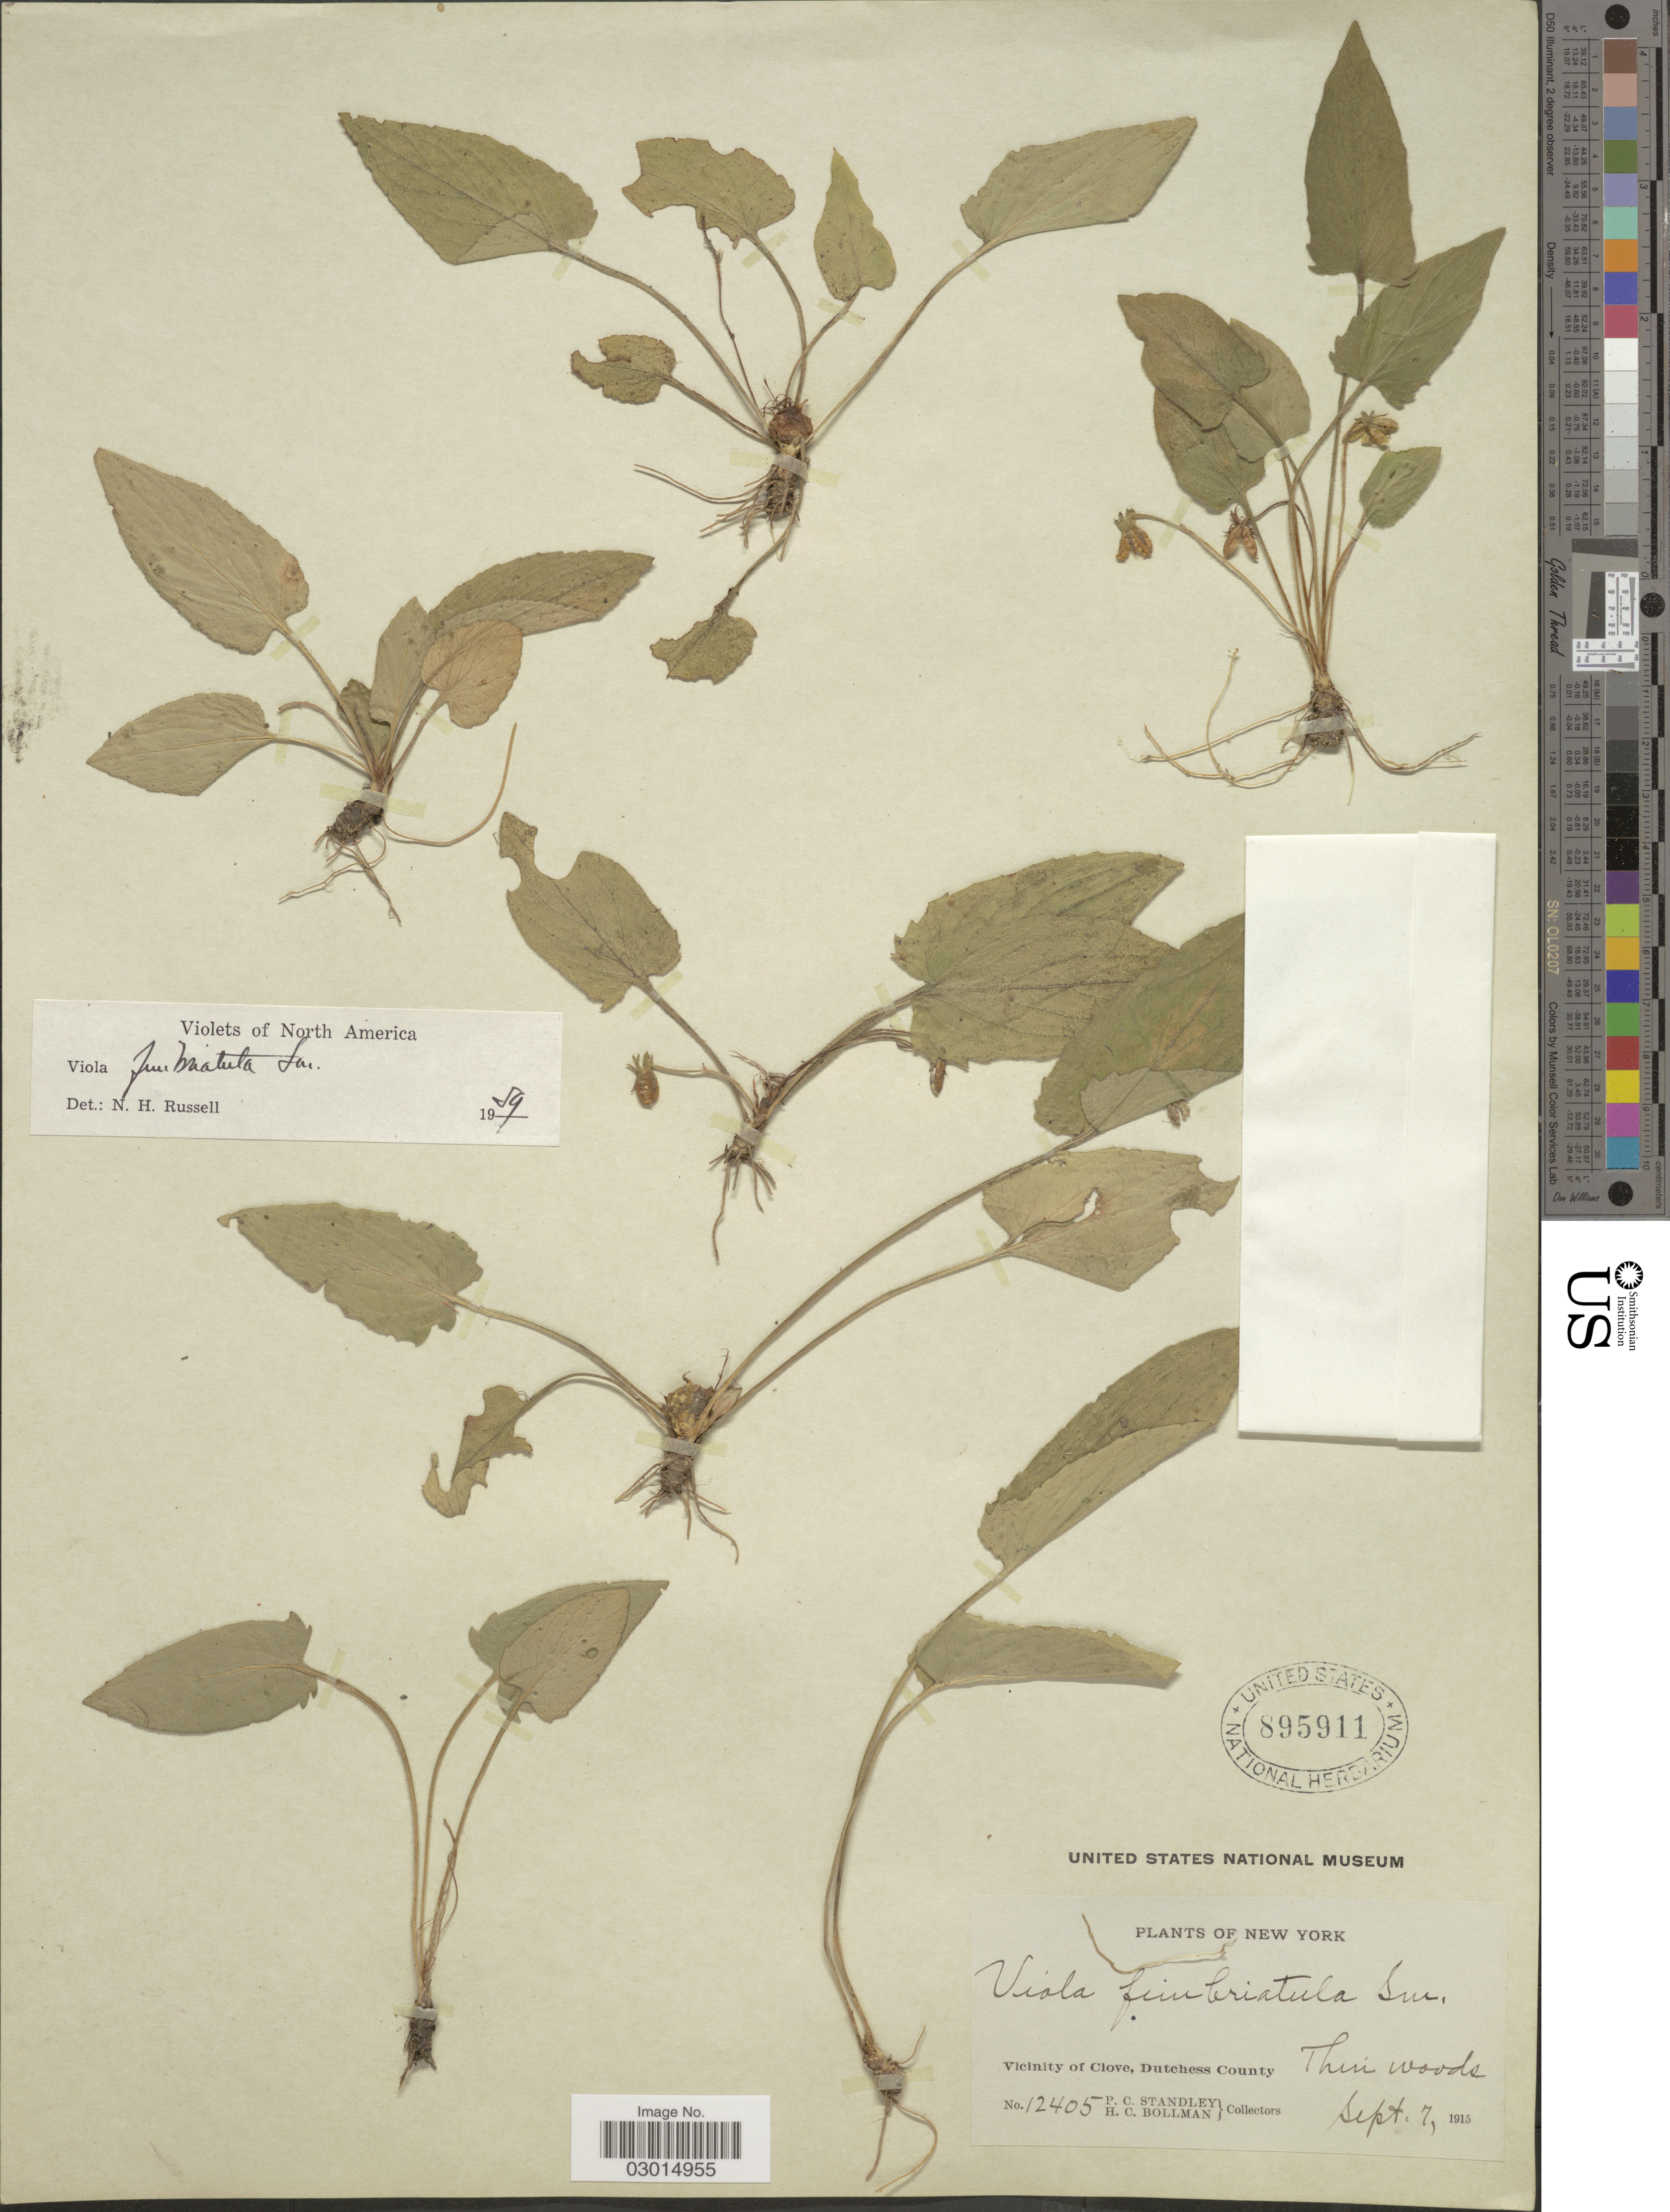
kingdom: Plantae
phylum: Tracheophyta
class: Magnoliopsida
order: Malpighiales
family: Violaceae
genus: Viola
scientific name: Viola fimbriatula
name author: Small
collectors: P. C. Standley & H. C. Bollman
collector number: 12405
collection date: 1915-09-07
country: United States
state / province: New York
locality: Vicinity of Clove, Dutchess County.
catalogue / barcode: US 895911